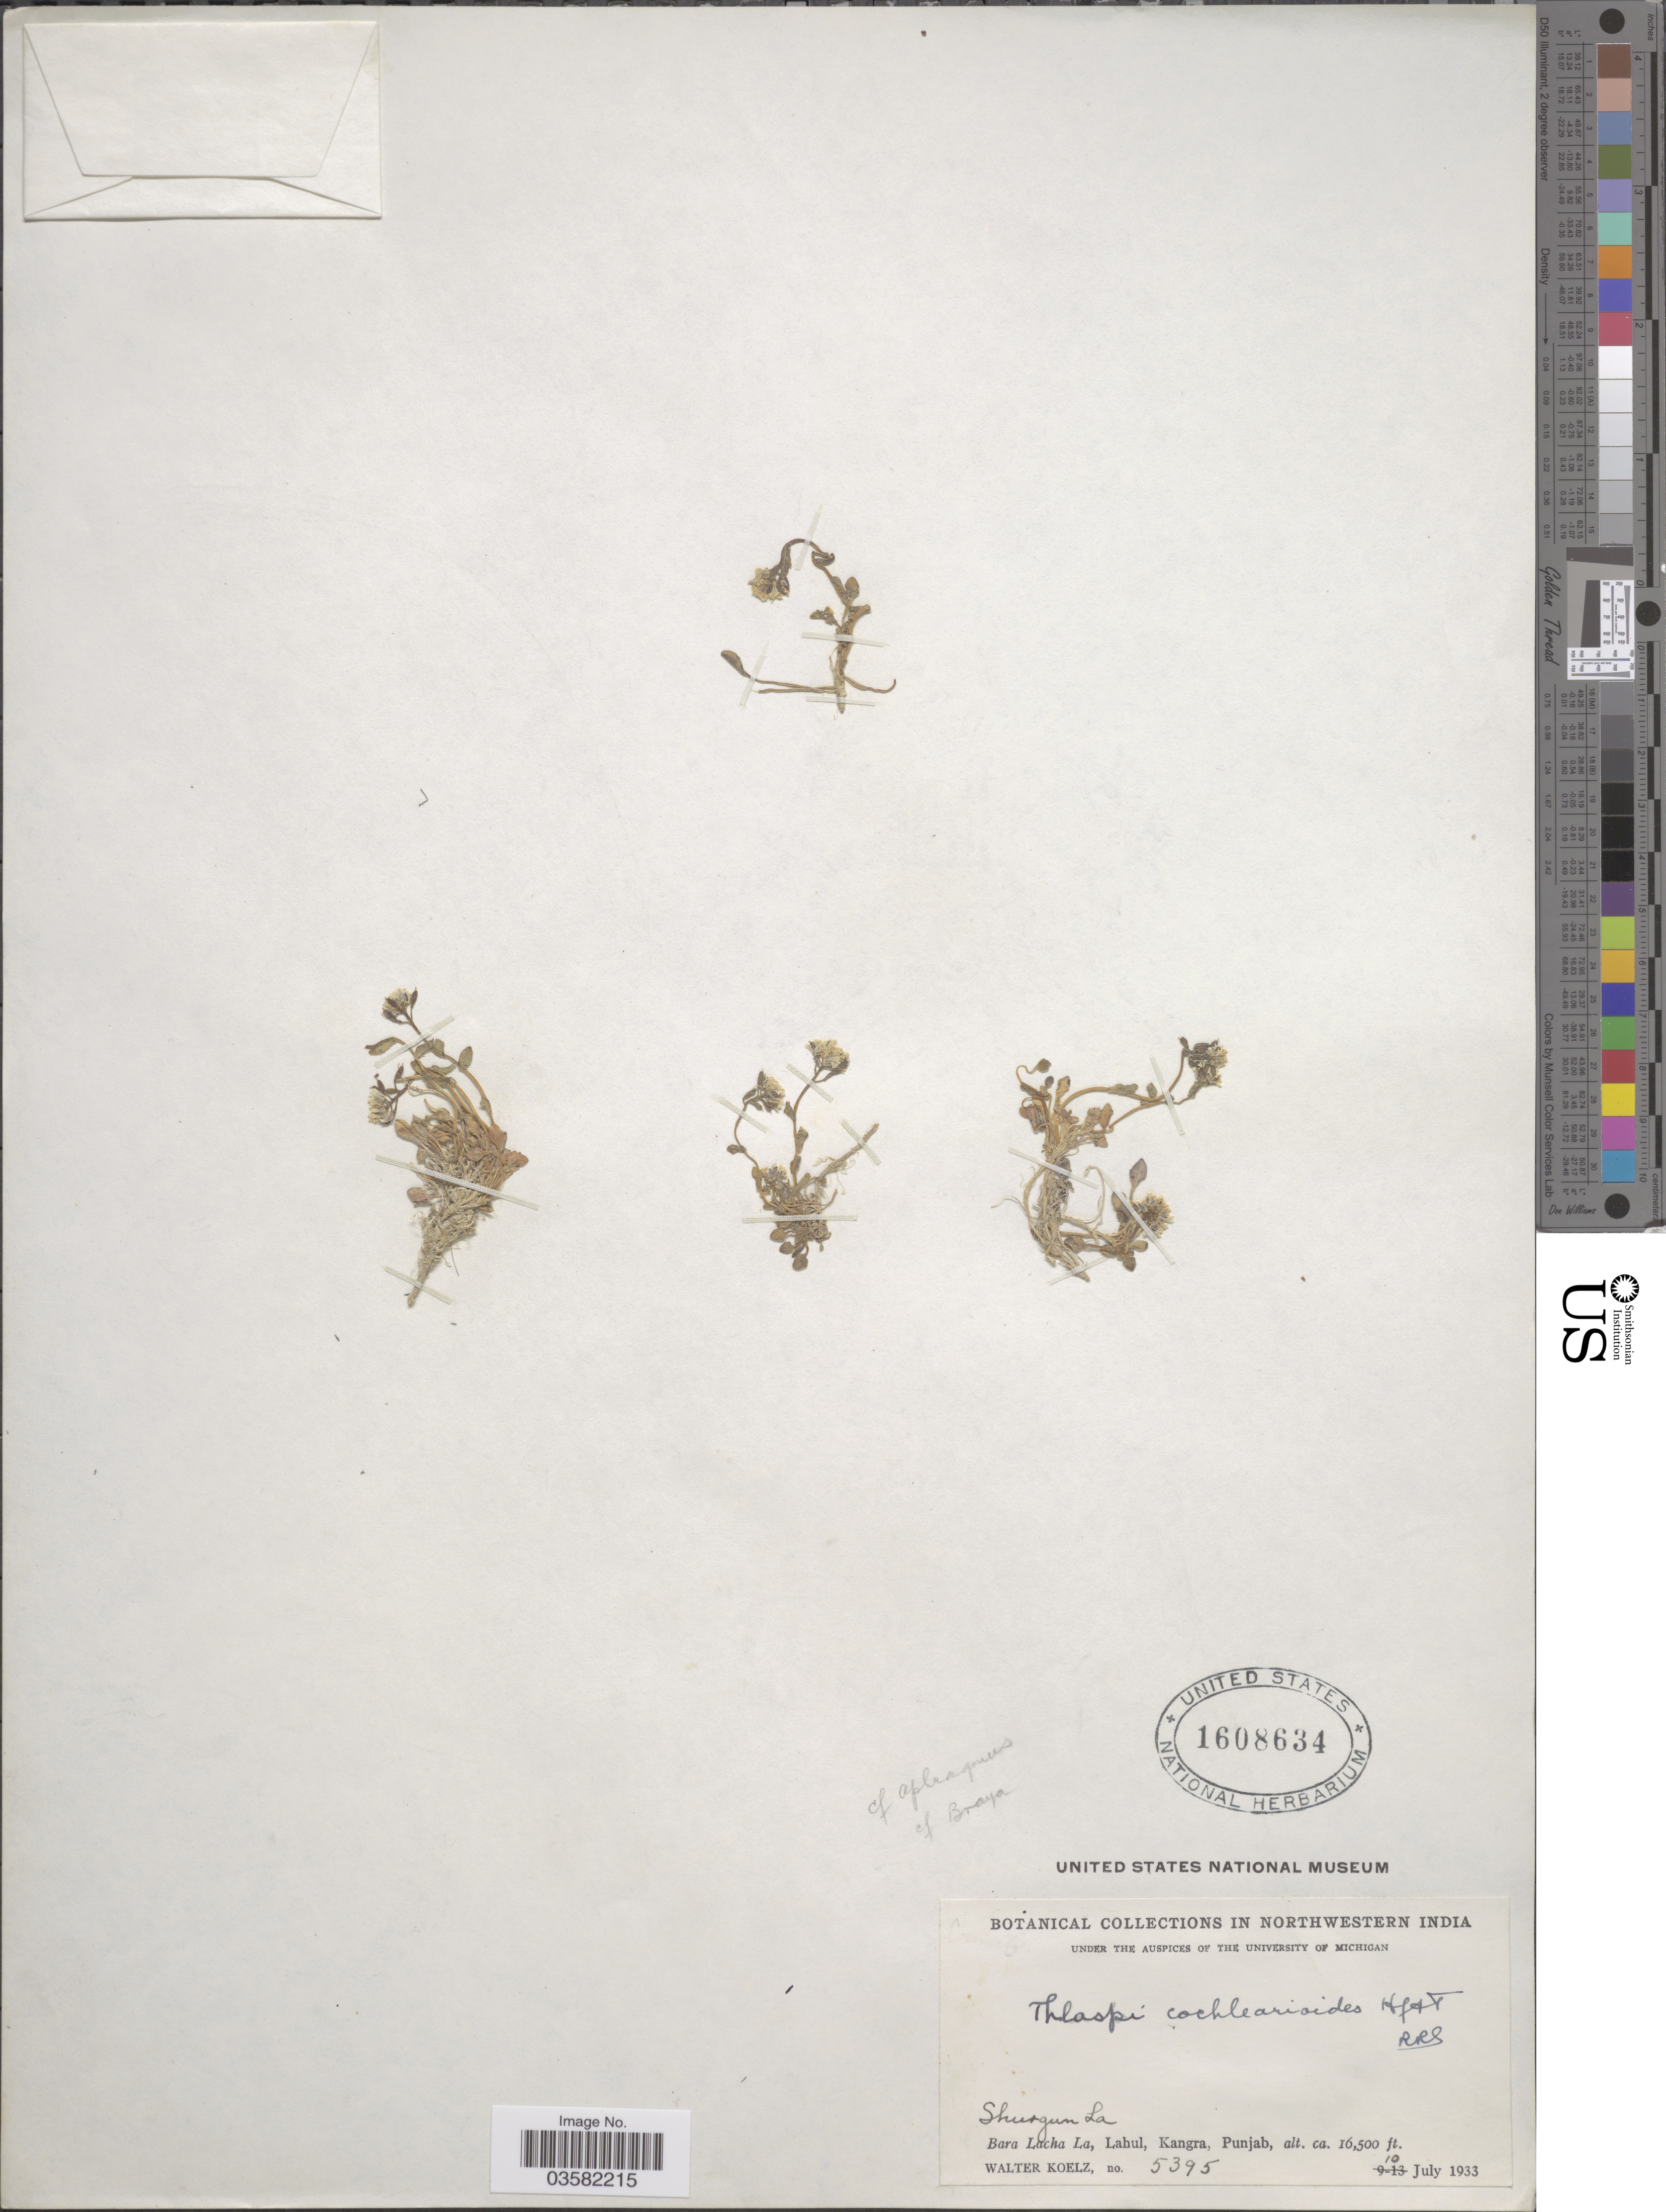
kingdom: Plantae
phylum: Tracheophyta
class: Magnoliopsida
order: Brassicales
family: Brassicaceae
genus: Thlaspi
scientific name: Thlaspi cochlearioides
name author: Hook. f. & Thomson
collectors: W. N. Koelz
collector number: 5395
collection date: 1933-07-10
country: India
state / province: Punjab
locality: Northwestern India. Shurgun La. Bara Lacha La, Lahul, Kangra.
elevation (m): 5029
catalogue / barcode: US 1608634